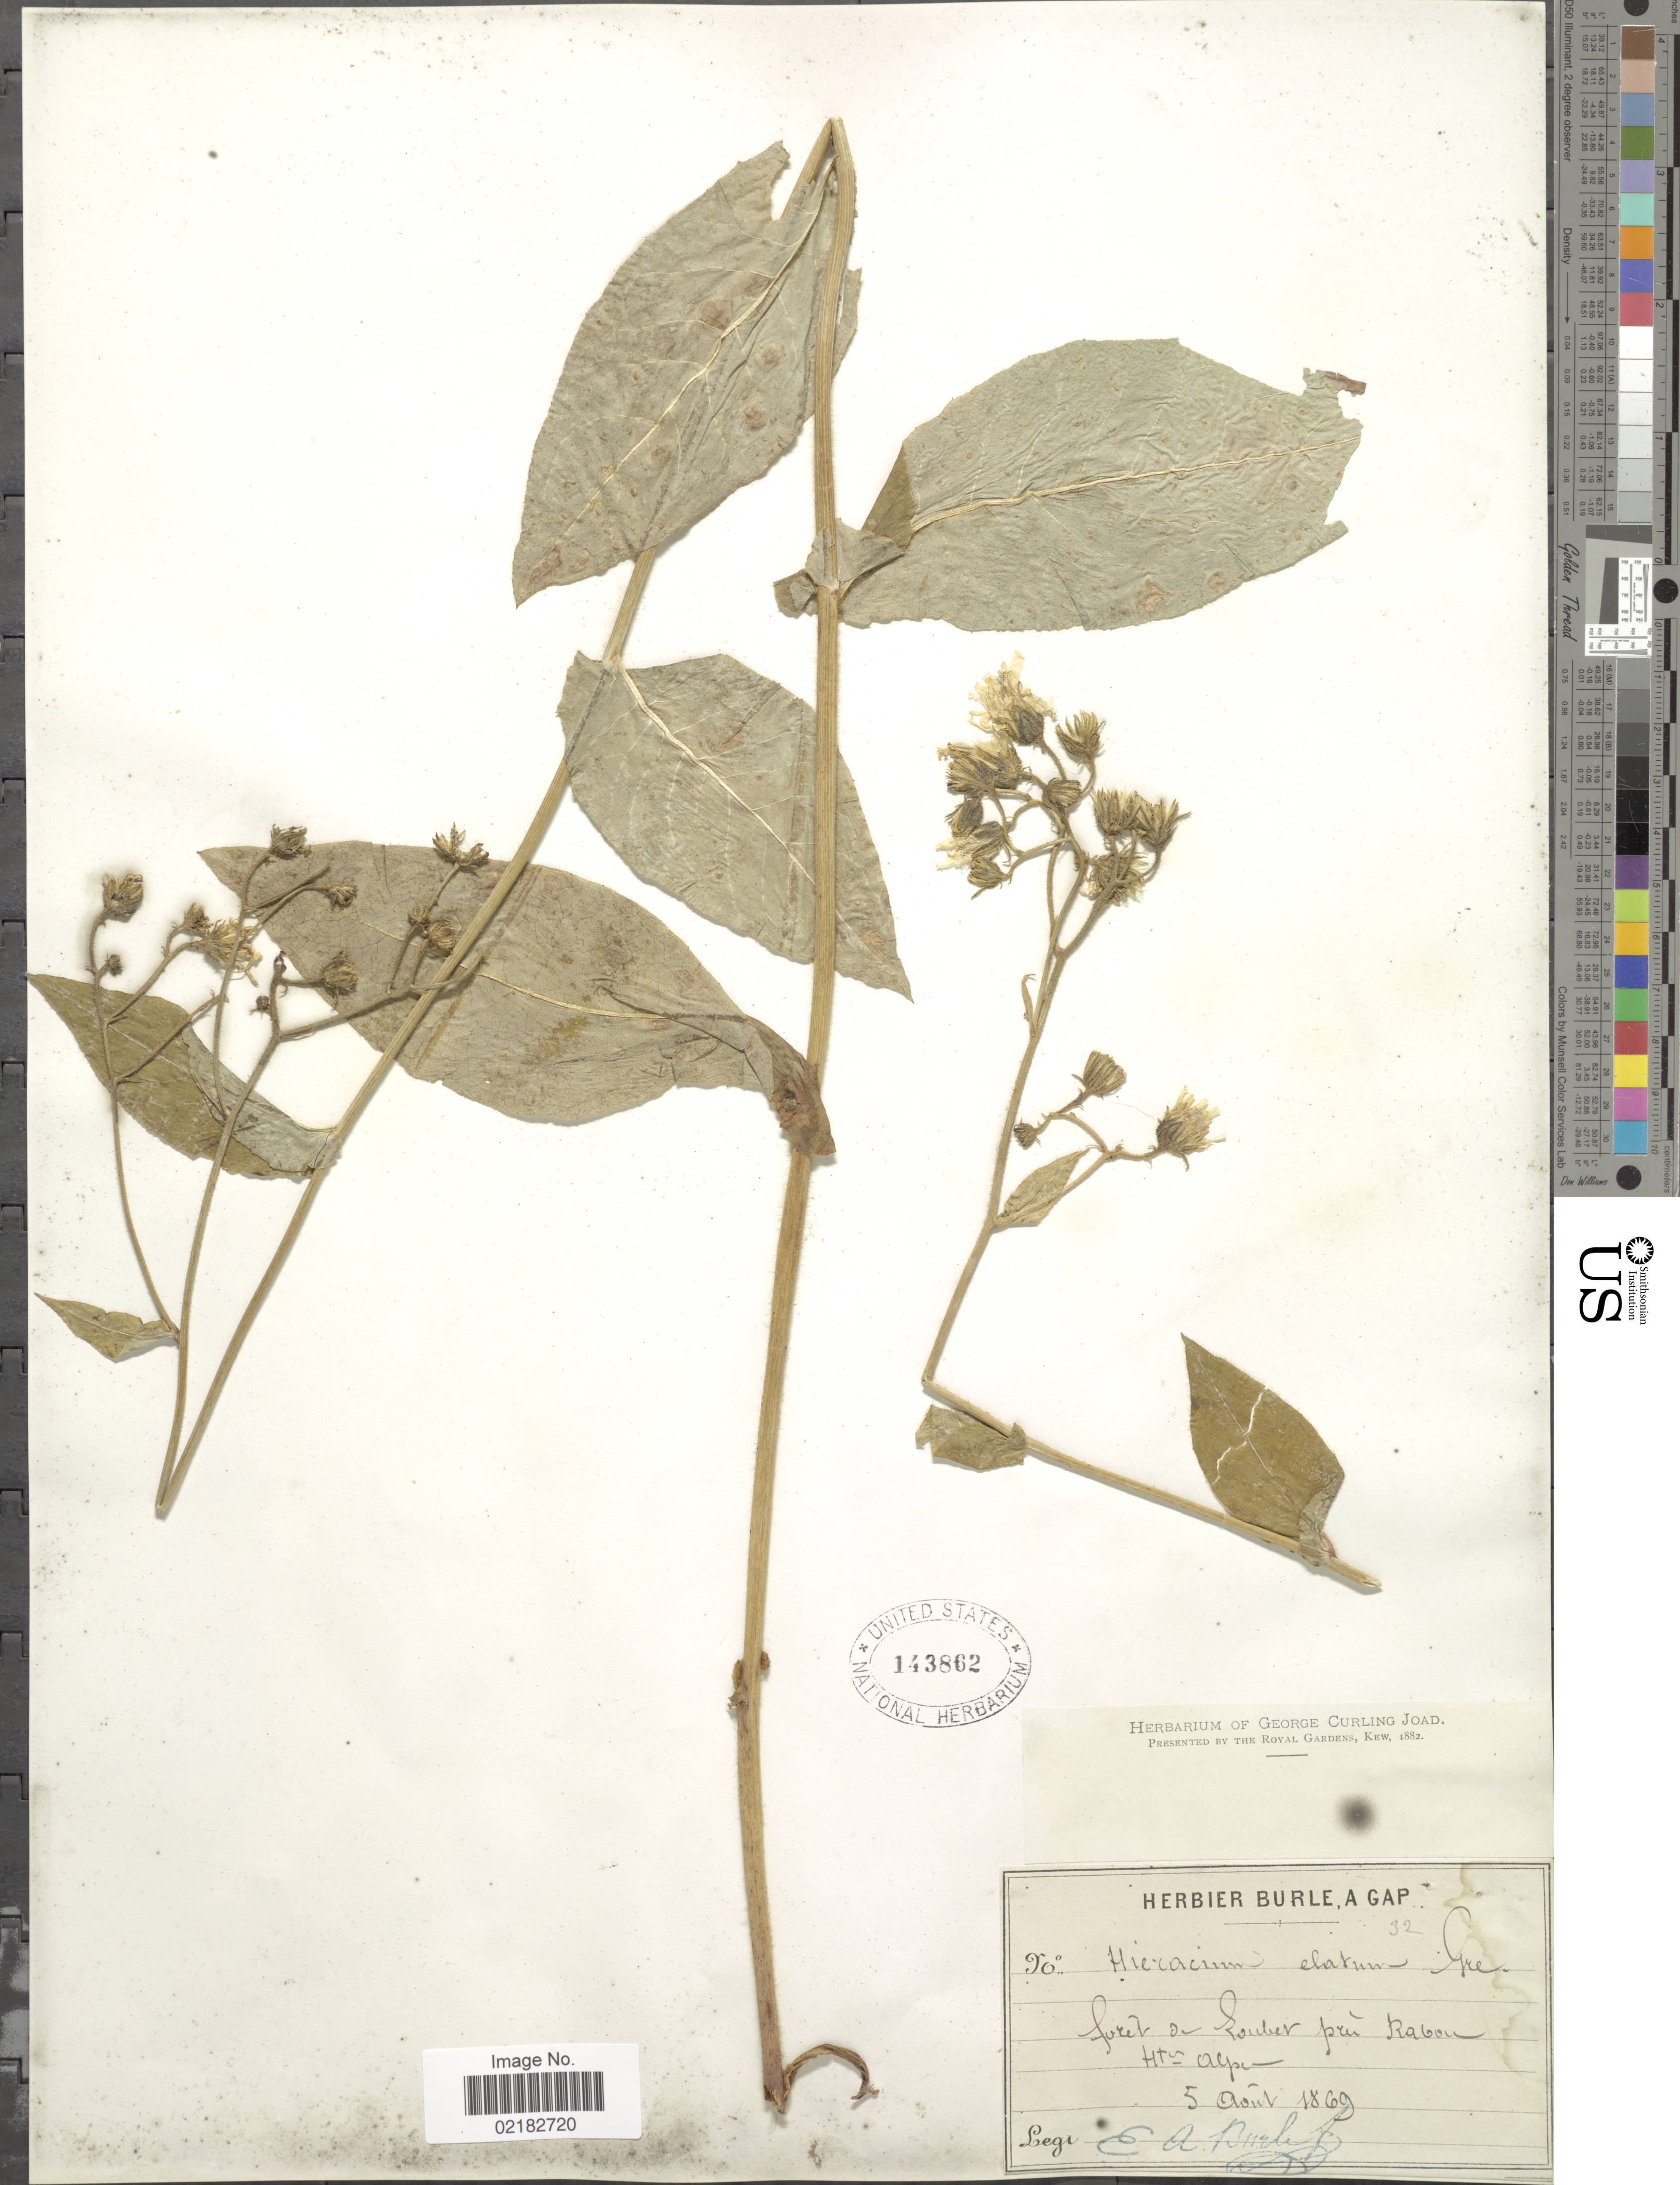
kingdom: Plantae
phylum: Tracheophyta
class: Magnoliopsida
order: Asterales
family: Asteraceae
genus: Hieracium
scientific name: Hieracium elatum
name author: Fr.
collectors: E. Burle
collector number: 32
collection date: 1869-04-05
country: France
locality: Furet o zouber pru Rabou Ht- Alpe [interpreted]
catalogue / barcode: US 143862